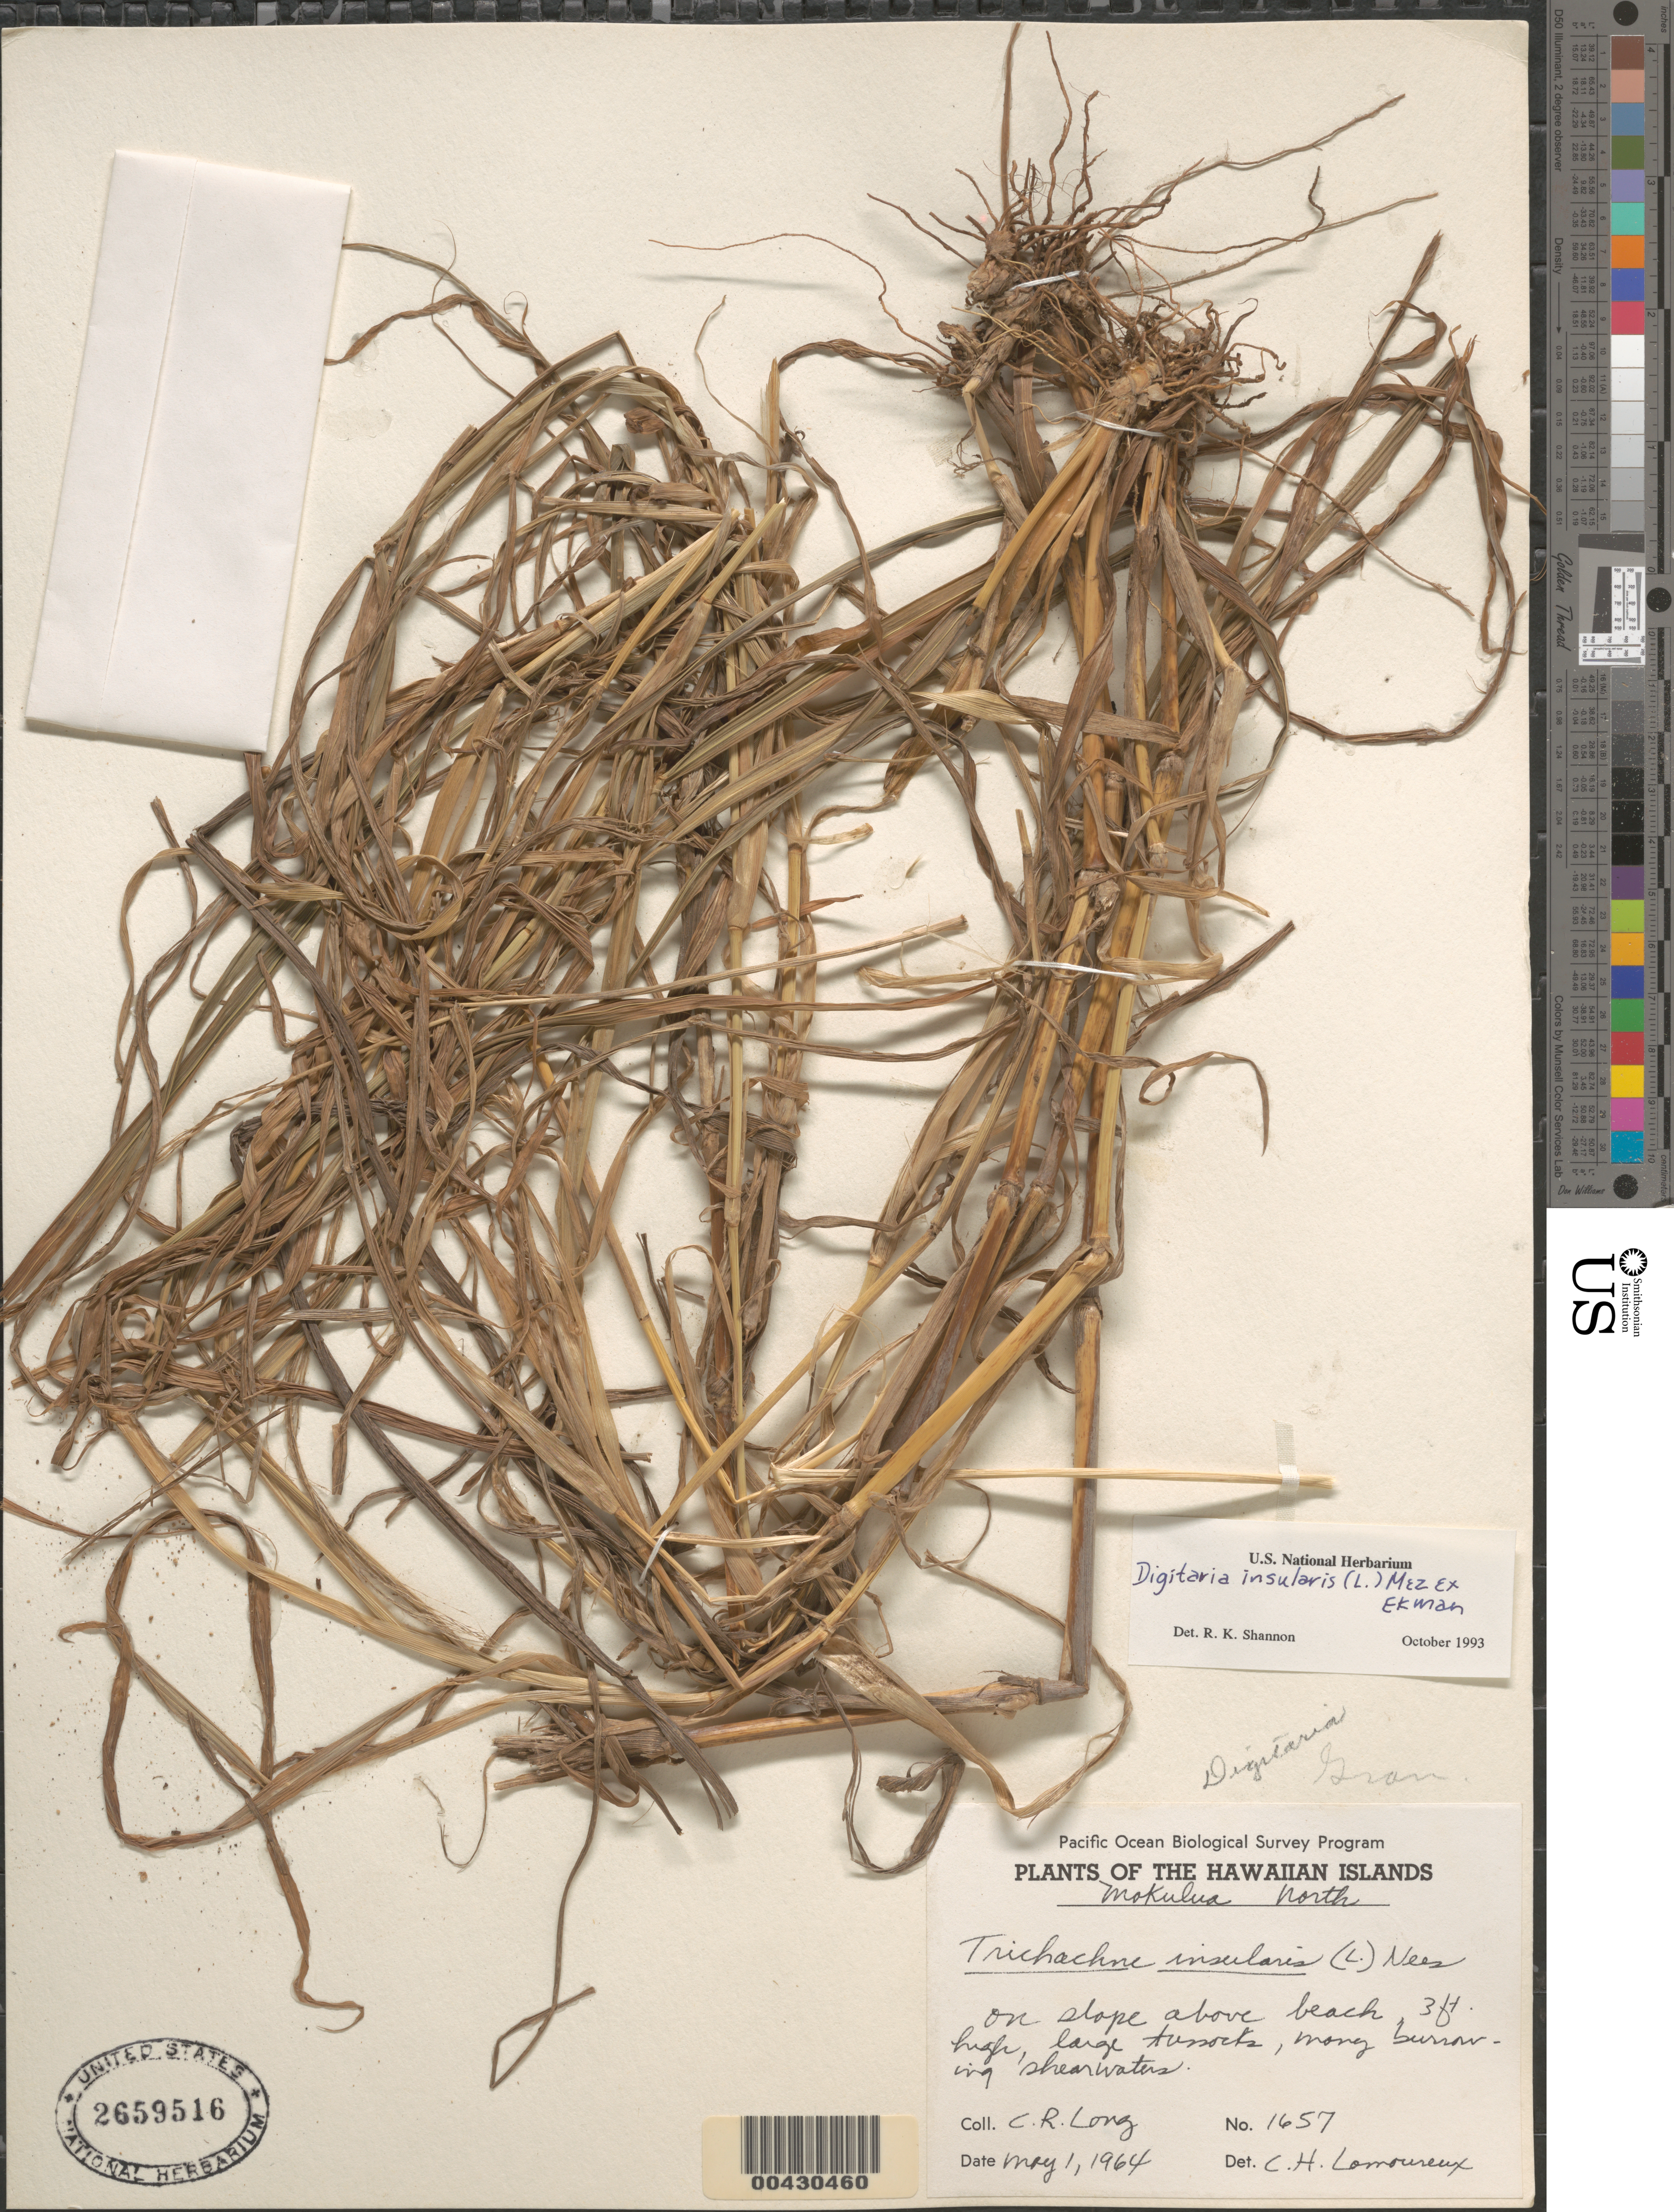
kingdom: Plantae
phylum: Tracheophyta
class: Liliopsida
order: Poales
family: Poaceae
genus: Digitaria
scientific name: Digitaria insularis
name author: (L.) Fedde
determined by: Shannon, R. K., (UNITED STATES)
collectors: C. Long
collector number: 1657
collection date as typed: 1 May 1964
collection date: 1964-05-01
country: United States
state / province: Hawaii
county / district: Honolulu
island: Mokulua Islets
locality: North Mokulua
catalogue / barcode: US 2659516